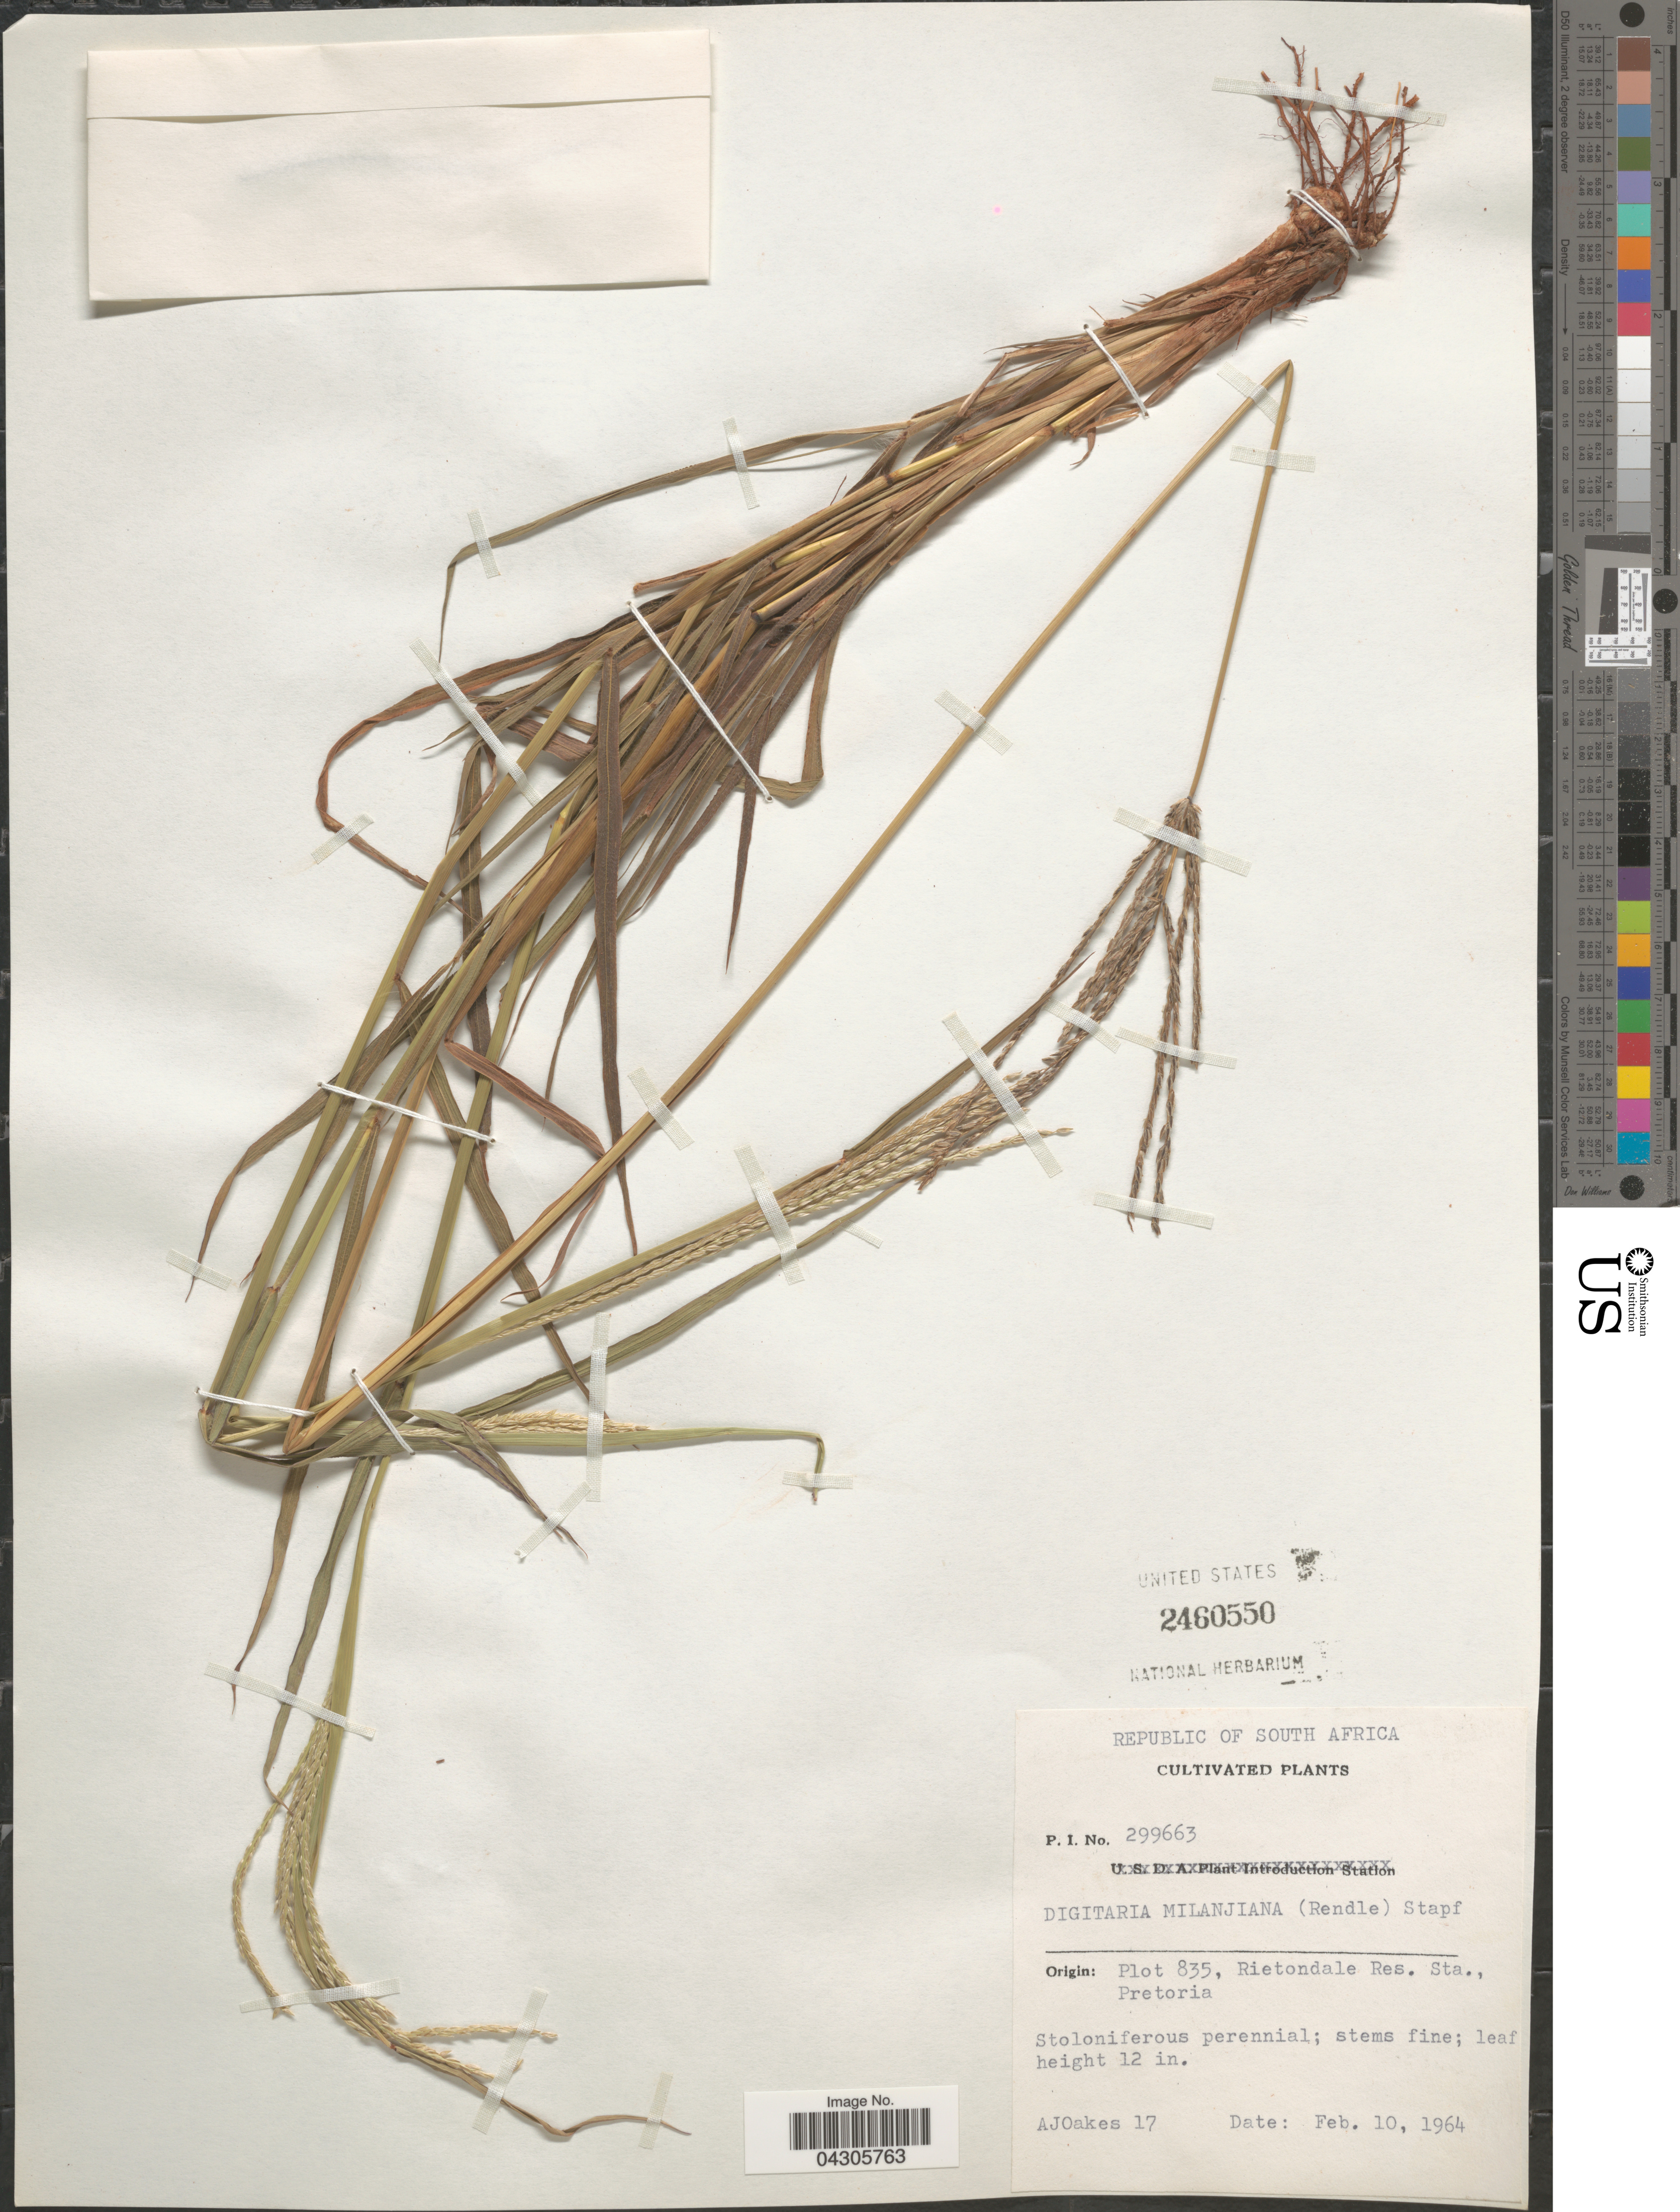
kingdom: Plantae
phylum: Tracheophyta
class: Liliopsida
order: Poales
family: Poaceae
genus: Digitaria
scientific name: Digitaria milanjiana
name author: (Rendle) Stapf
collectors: A. Oakes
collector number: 17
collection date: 1964-02-10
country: South Africa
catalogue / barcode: US 2460550